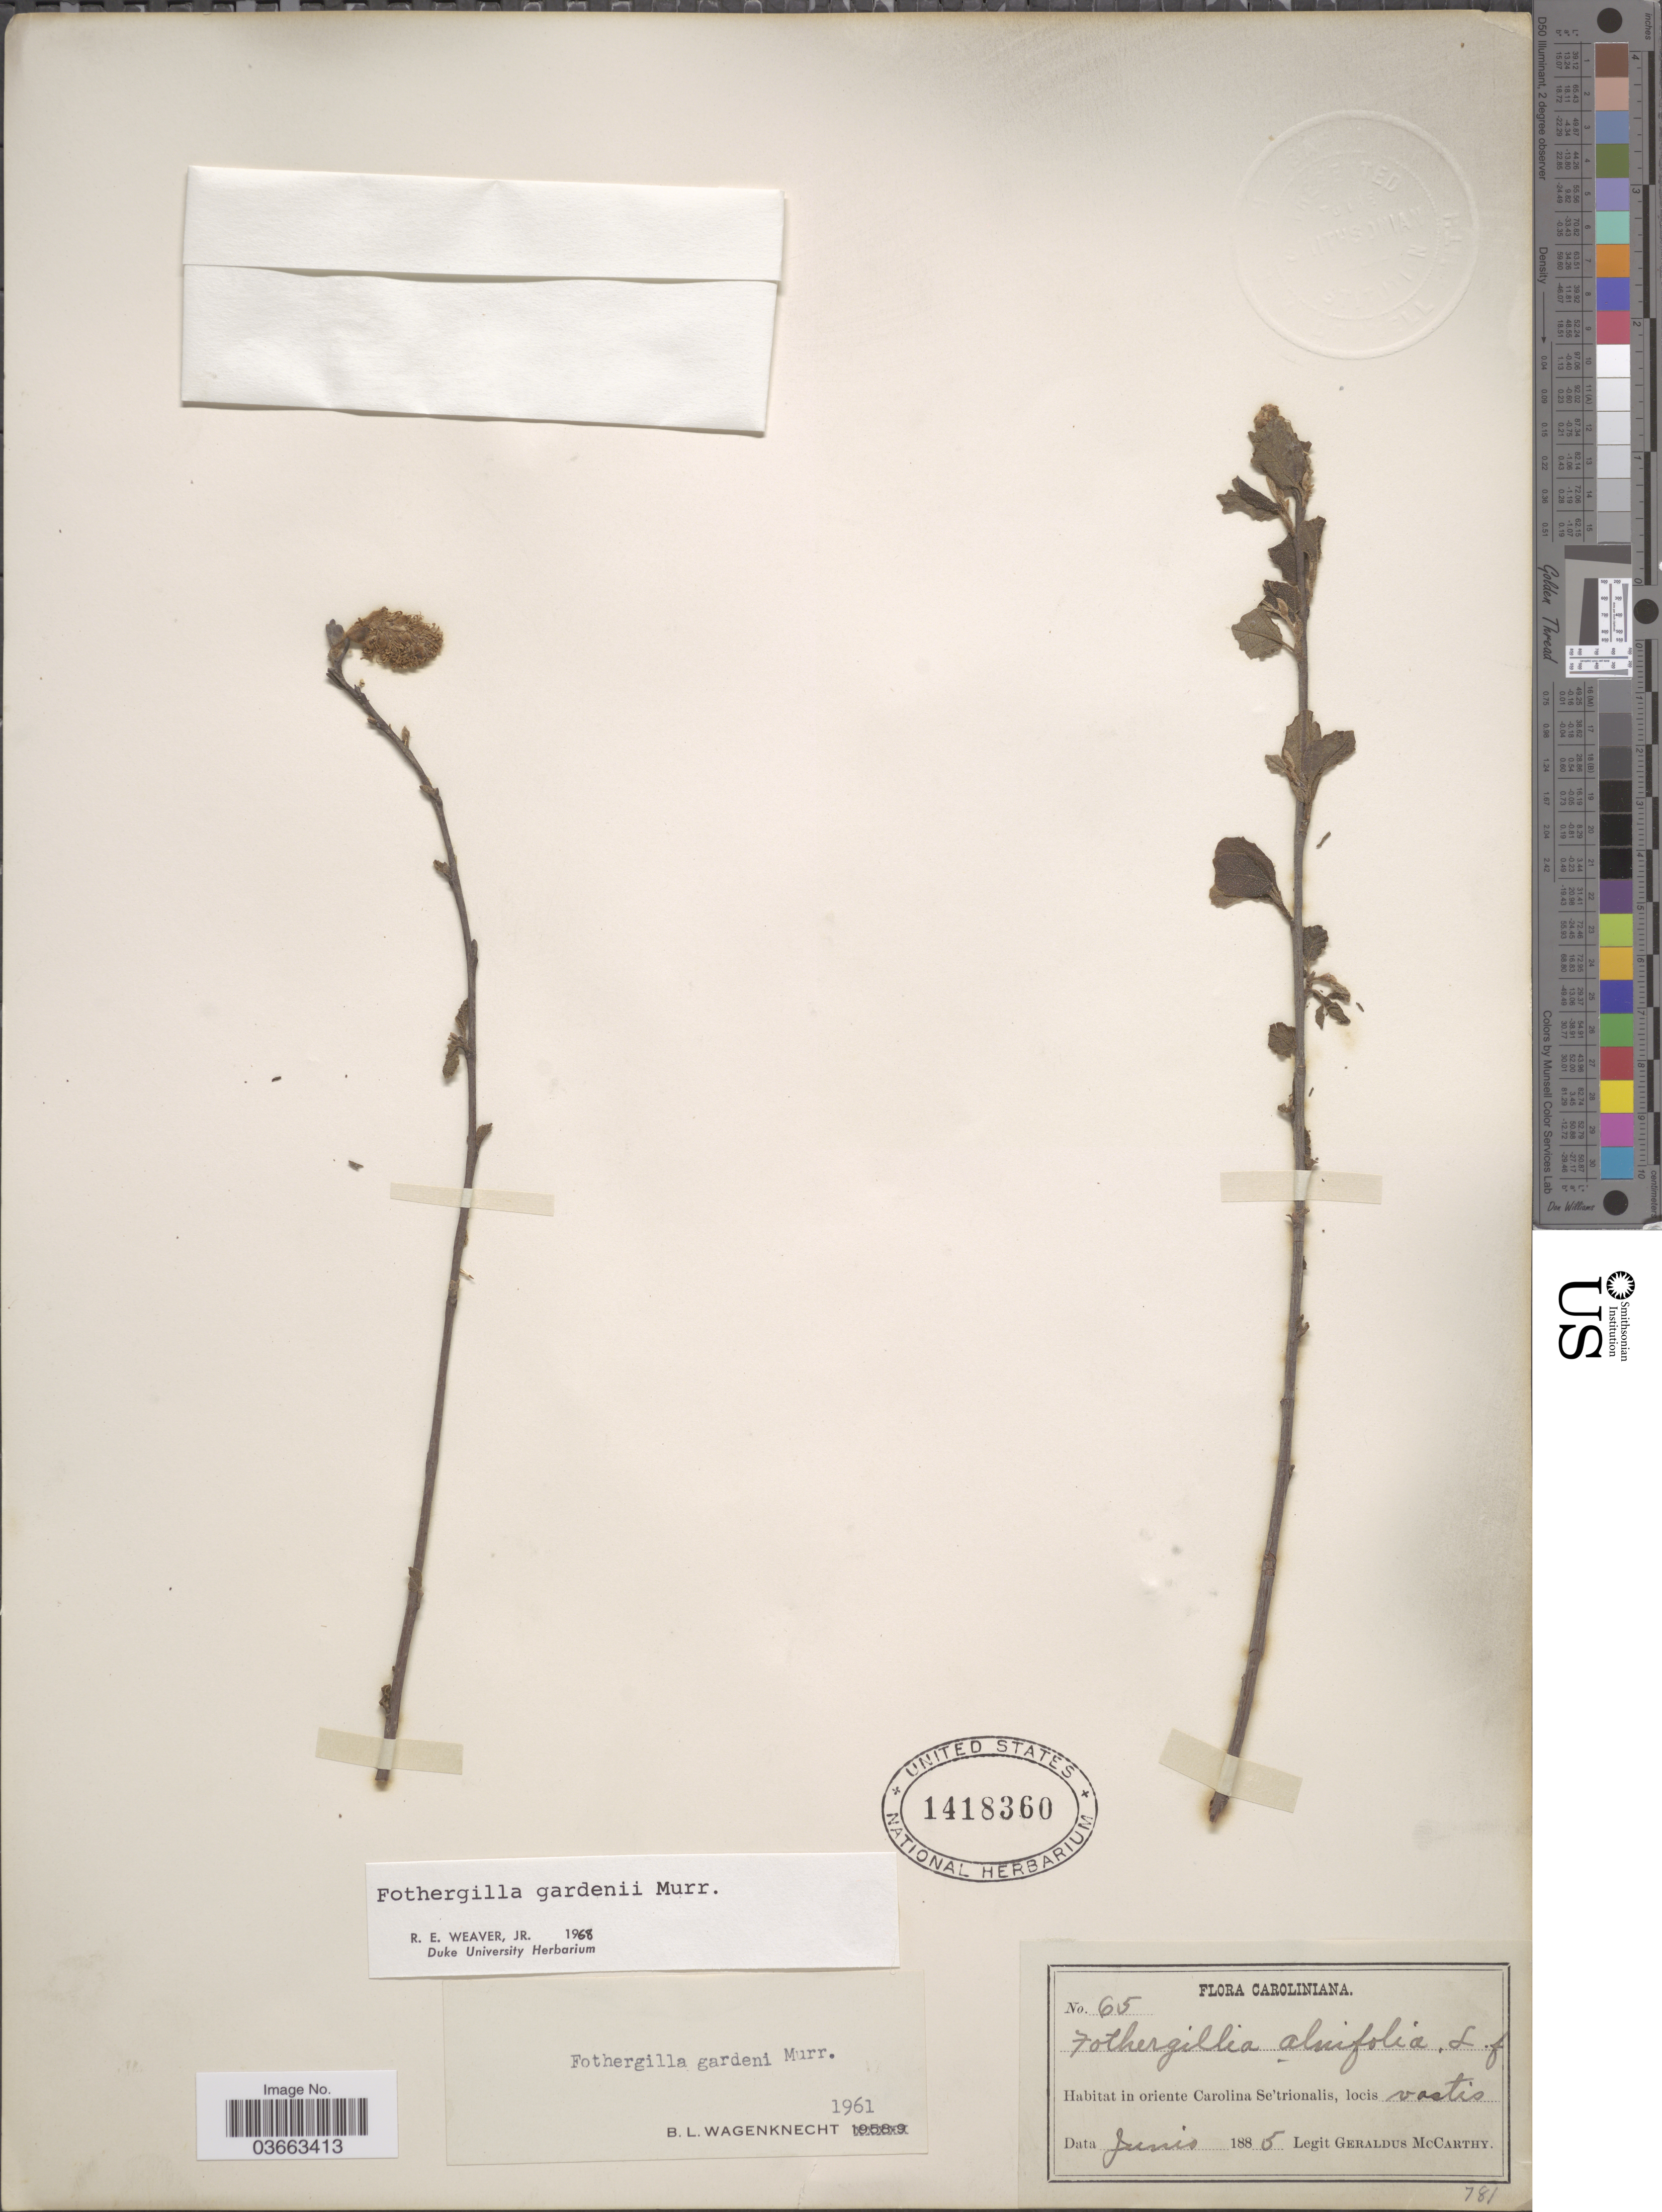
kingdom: Plantae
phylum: Tracheophyta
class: Magnoliopsida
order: Saxifragales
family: Hamamelidaceae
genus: Fothergilla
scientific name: Fothergilla gardenii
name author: L.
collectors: M. McCarthy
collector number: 65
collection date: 1885-06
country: United States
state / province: North Carolina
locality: Caroliniana. Oriente Carolina Se'trionalis.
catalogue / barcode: US 1418360